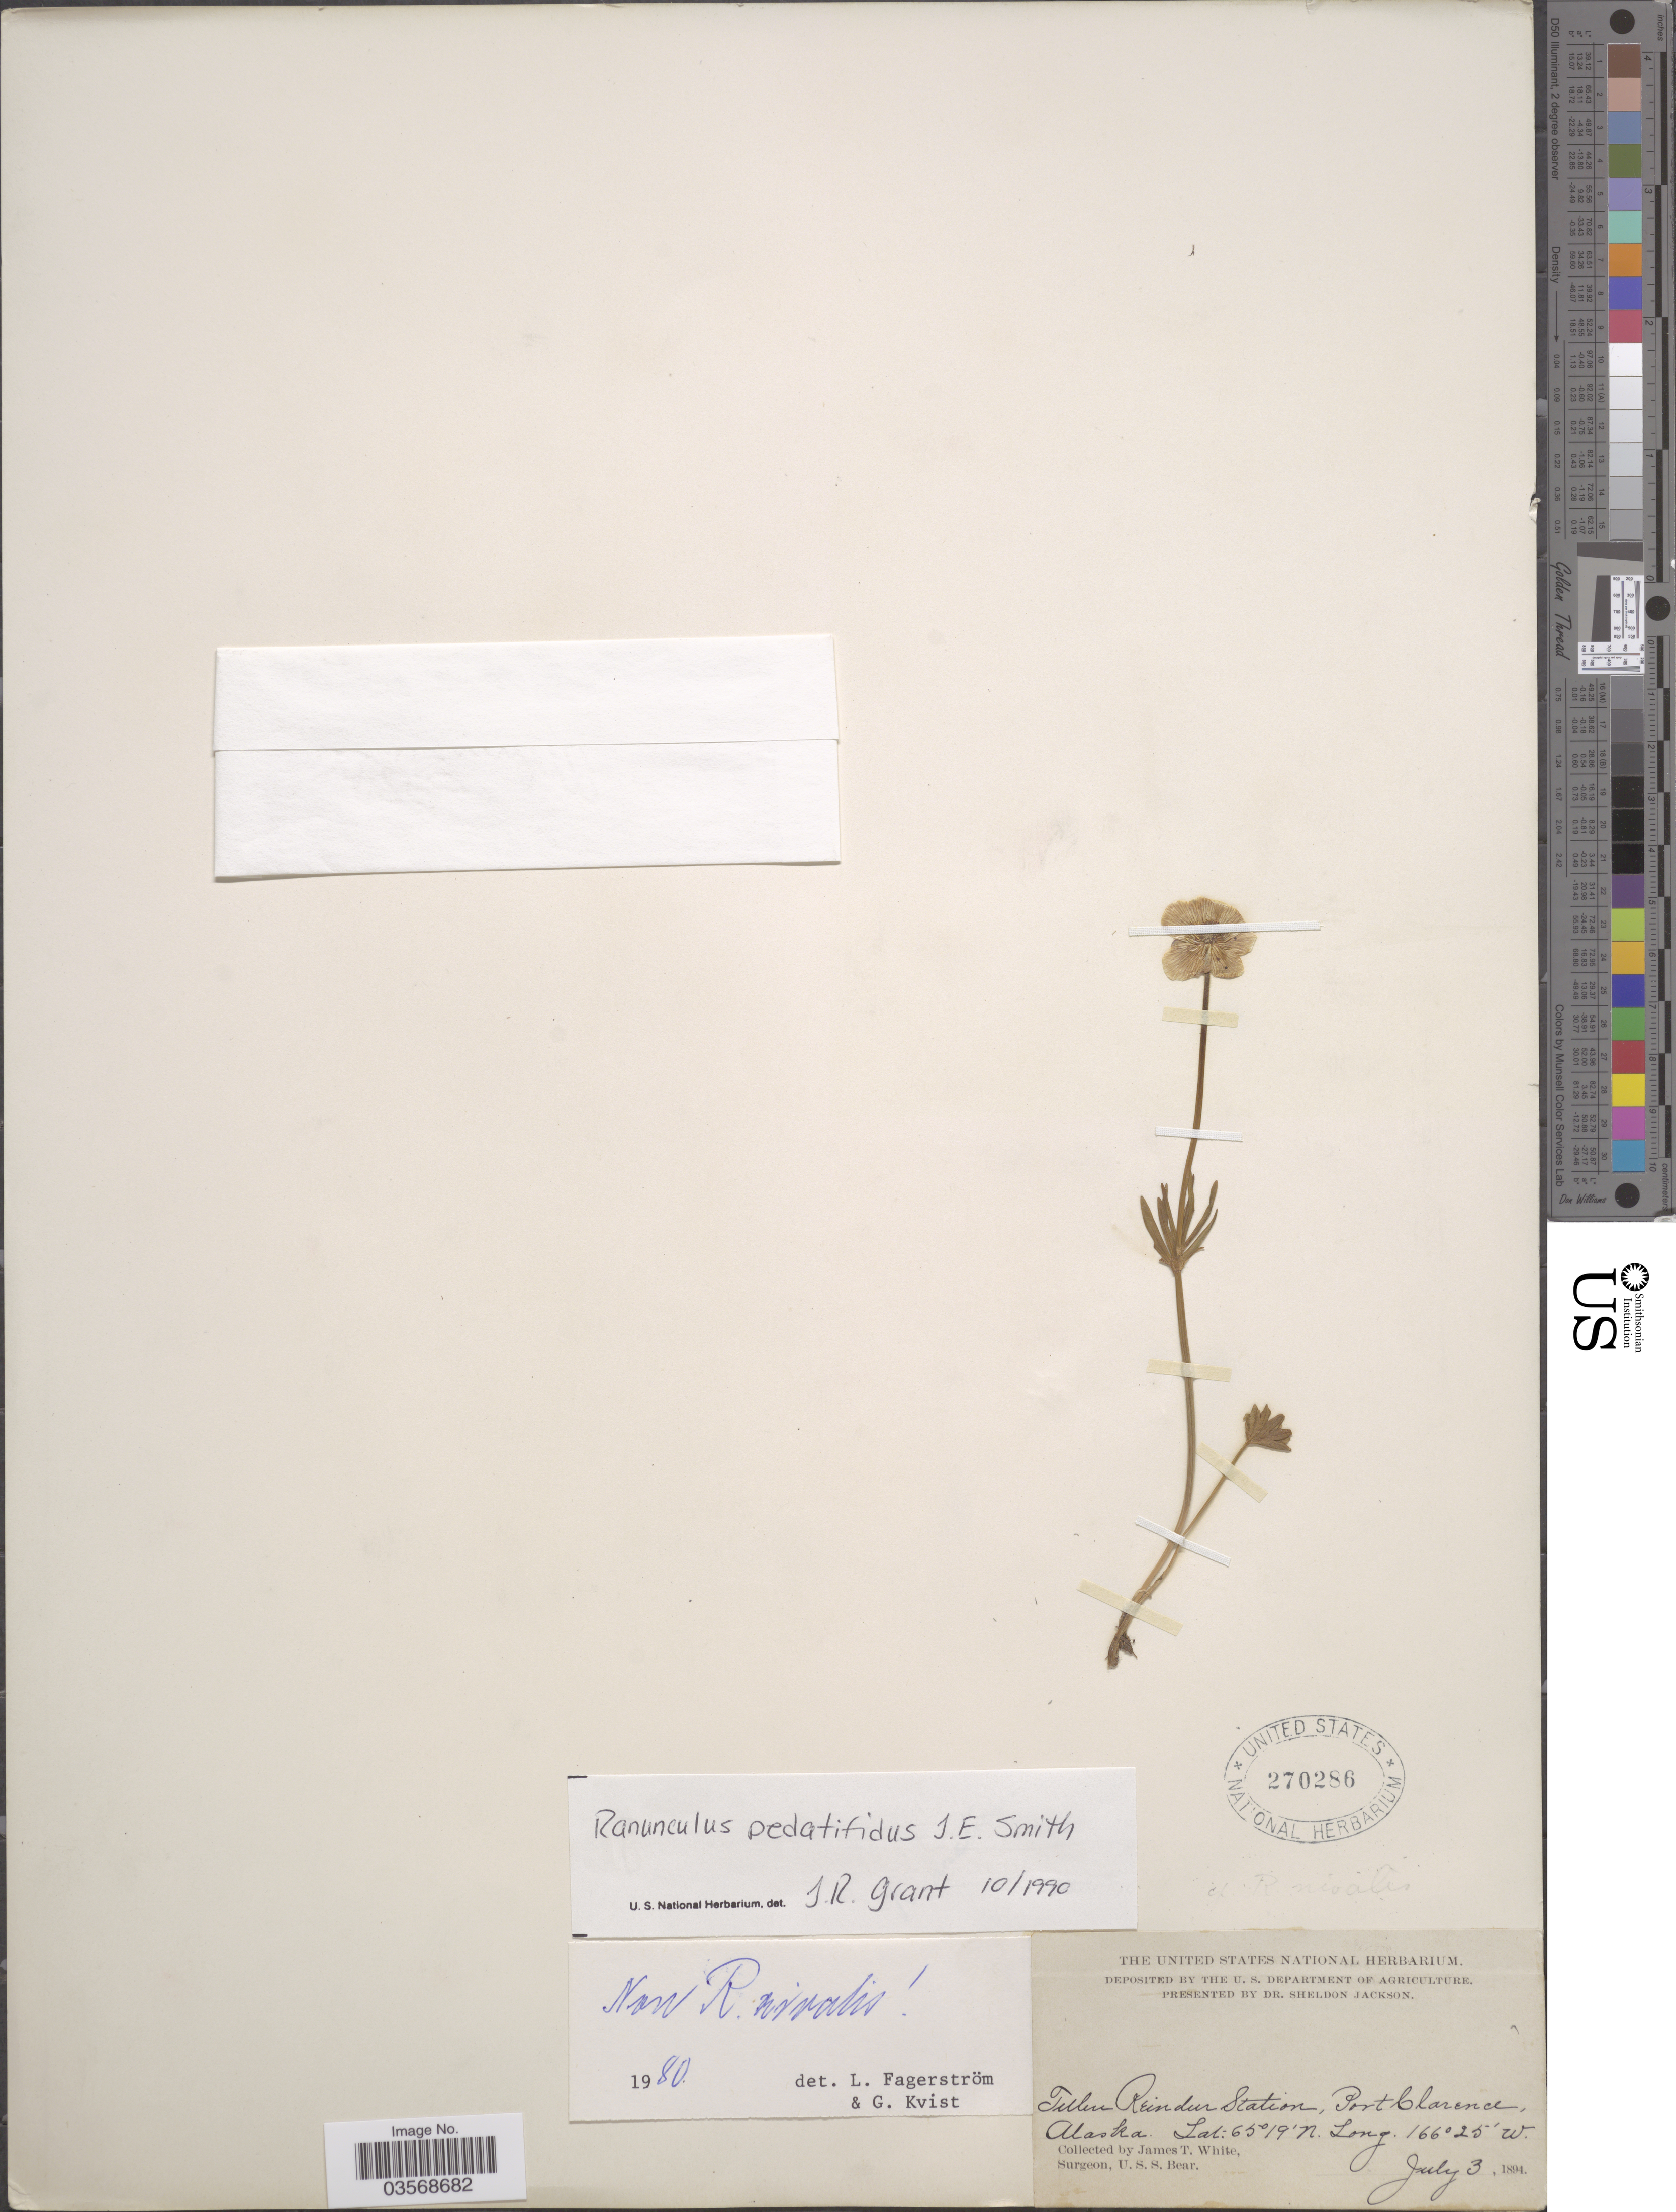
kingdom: Plantae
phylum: Tracheophyta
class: Magnoliopsida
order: Ranunculales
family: Ranunculaceae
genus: Ranunculus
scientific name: Ranunculus pedatifidus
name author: Sm.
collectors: J. T. White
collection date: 1894-07-03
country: United States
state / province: Alaska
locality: Teller Reindeer Station, Port Clarence.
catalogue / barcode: US 270286